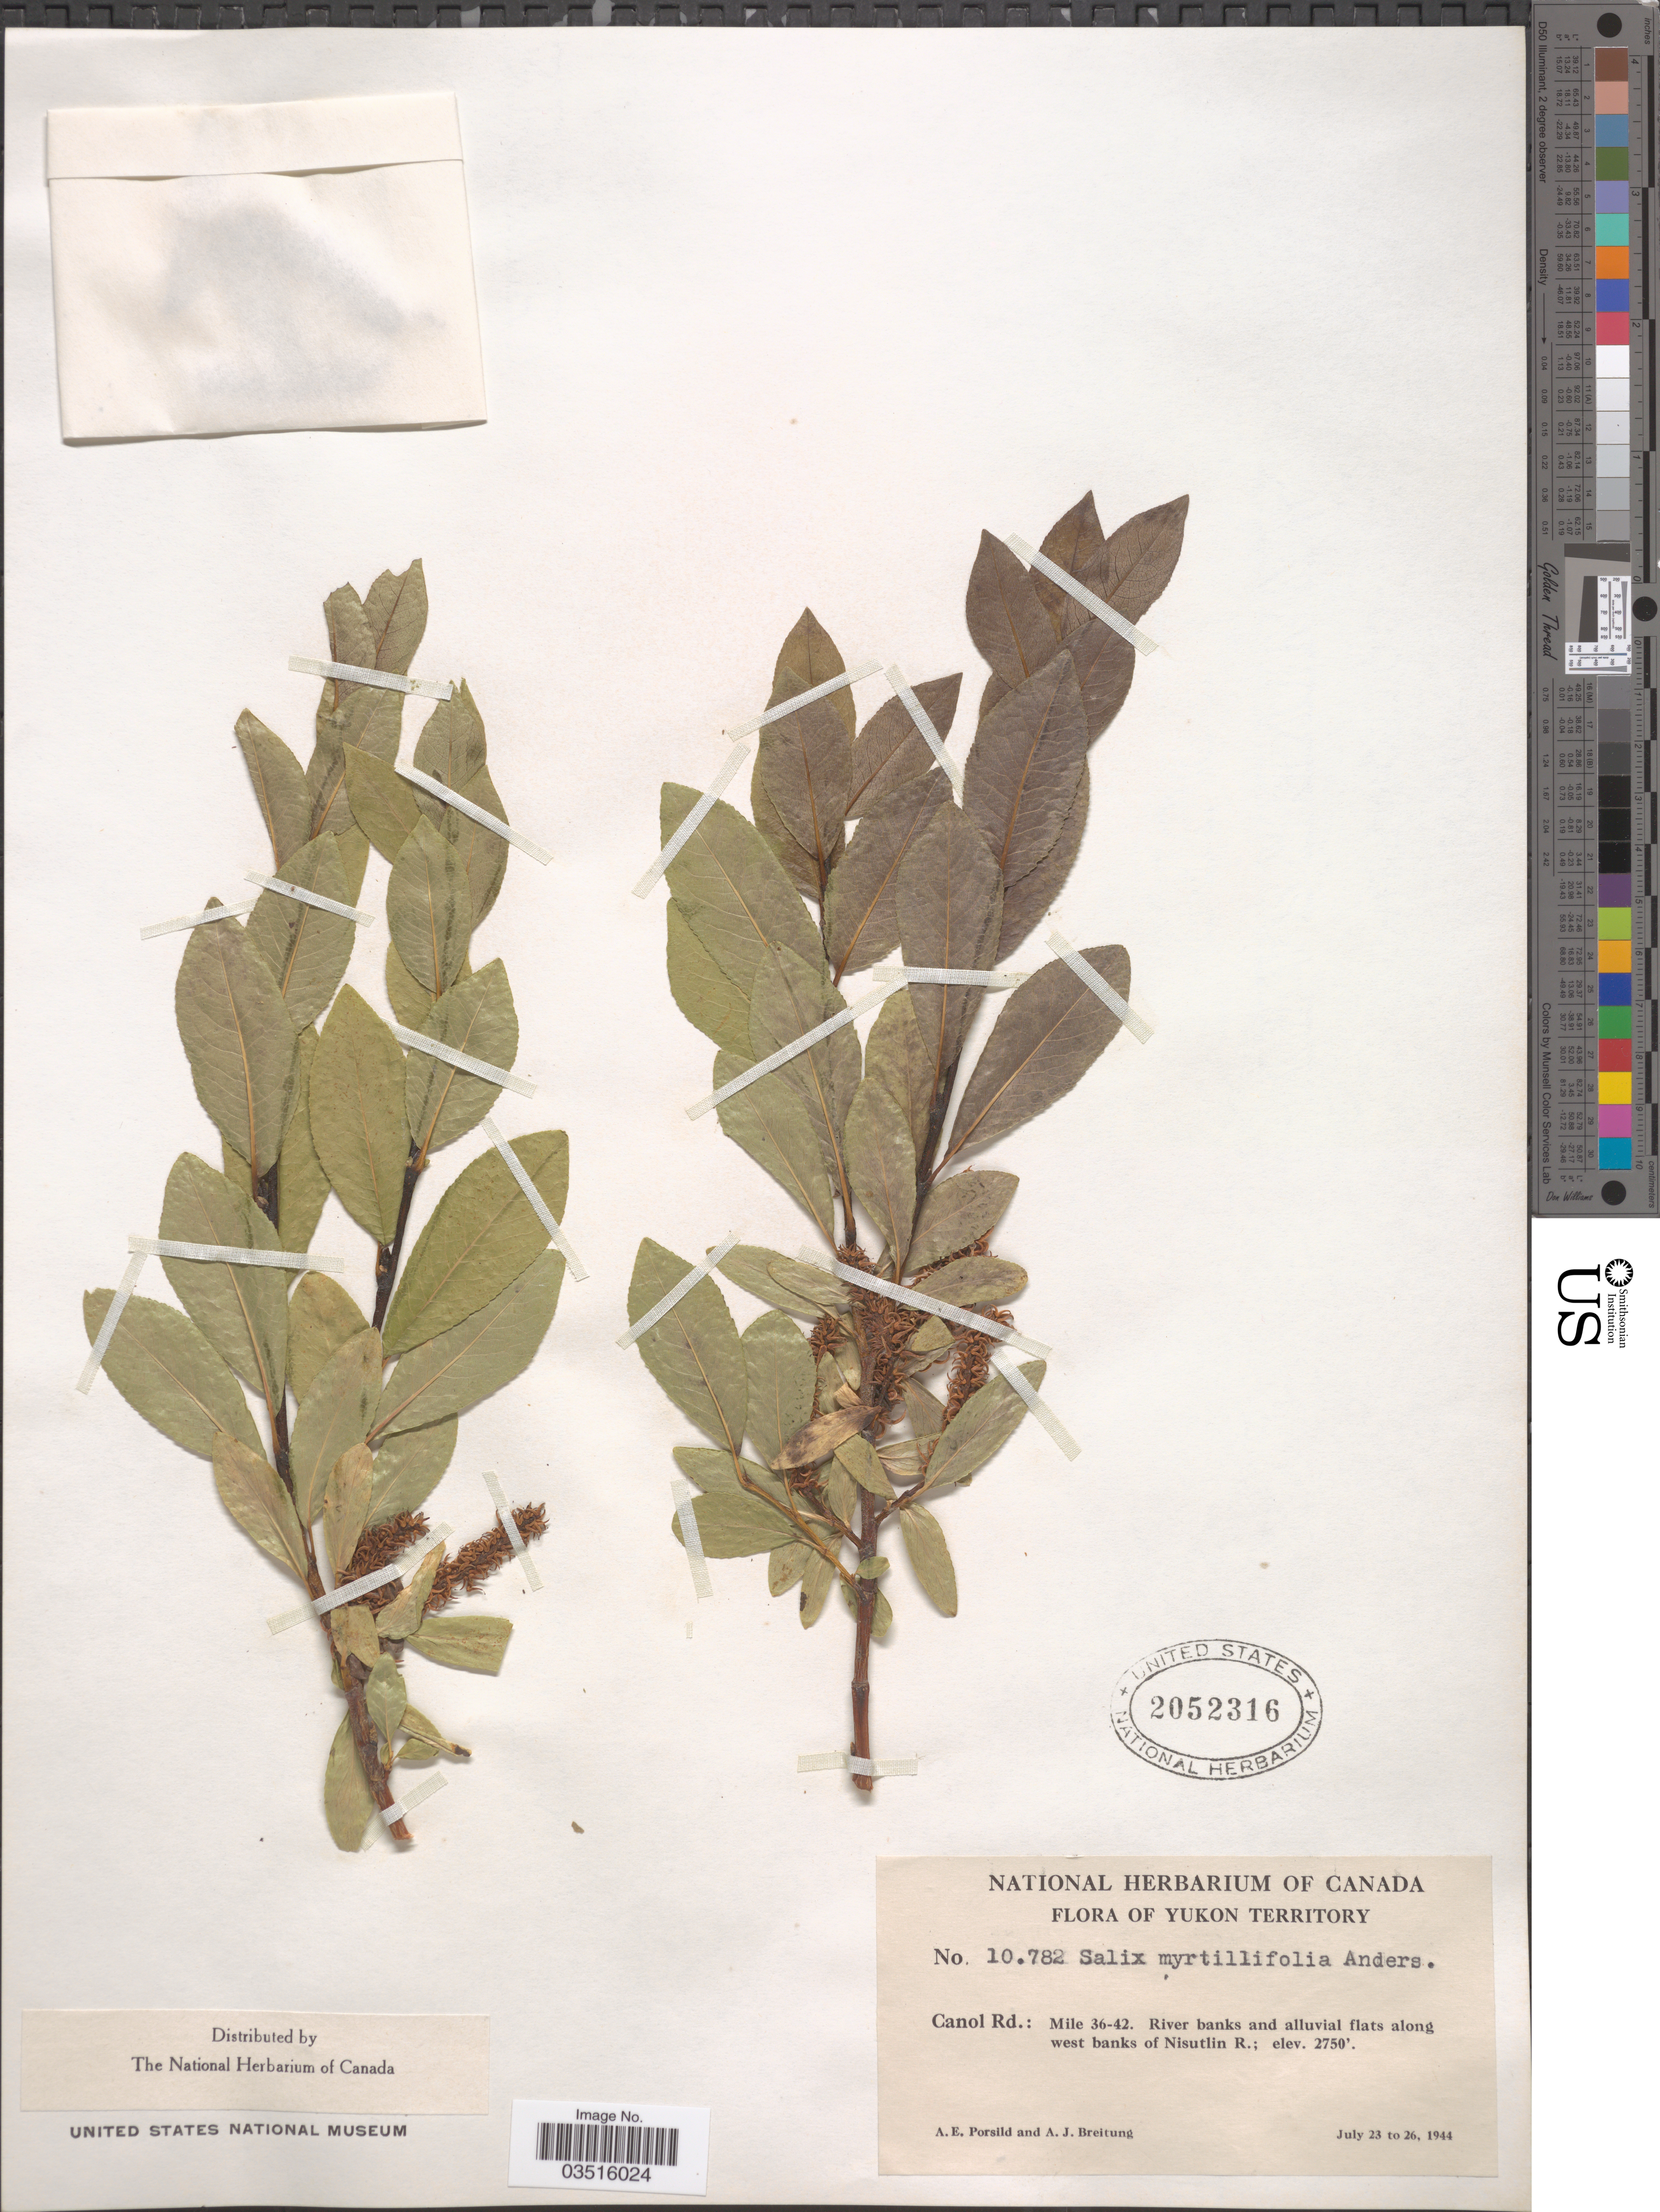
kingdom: Plantae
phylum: Tracheophyta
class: Magnoliopsida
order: Malpighiales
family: Salicaceae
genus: Salix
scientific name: Salix myrtillifolia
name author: Andersson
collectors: A. E. Porsild & A. Breitung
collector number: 10782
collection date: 1944-07-23/1944-07-26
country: Canada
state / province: Yukon Territory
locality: Canol Rd.: Mile 36-42. River banks and alluvial flats along west banks of Nisutlin R.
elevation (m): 838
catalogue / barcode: US 2052316